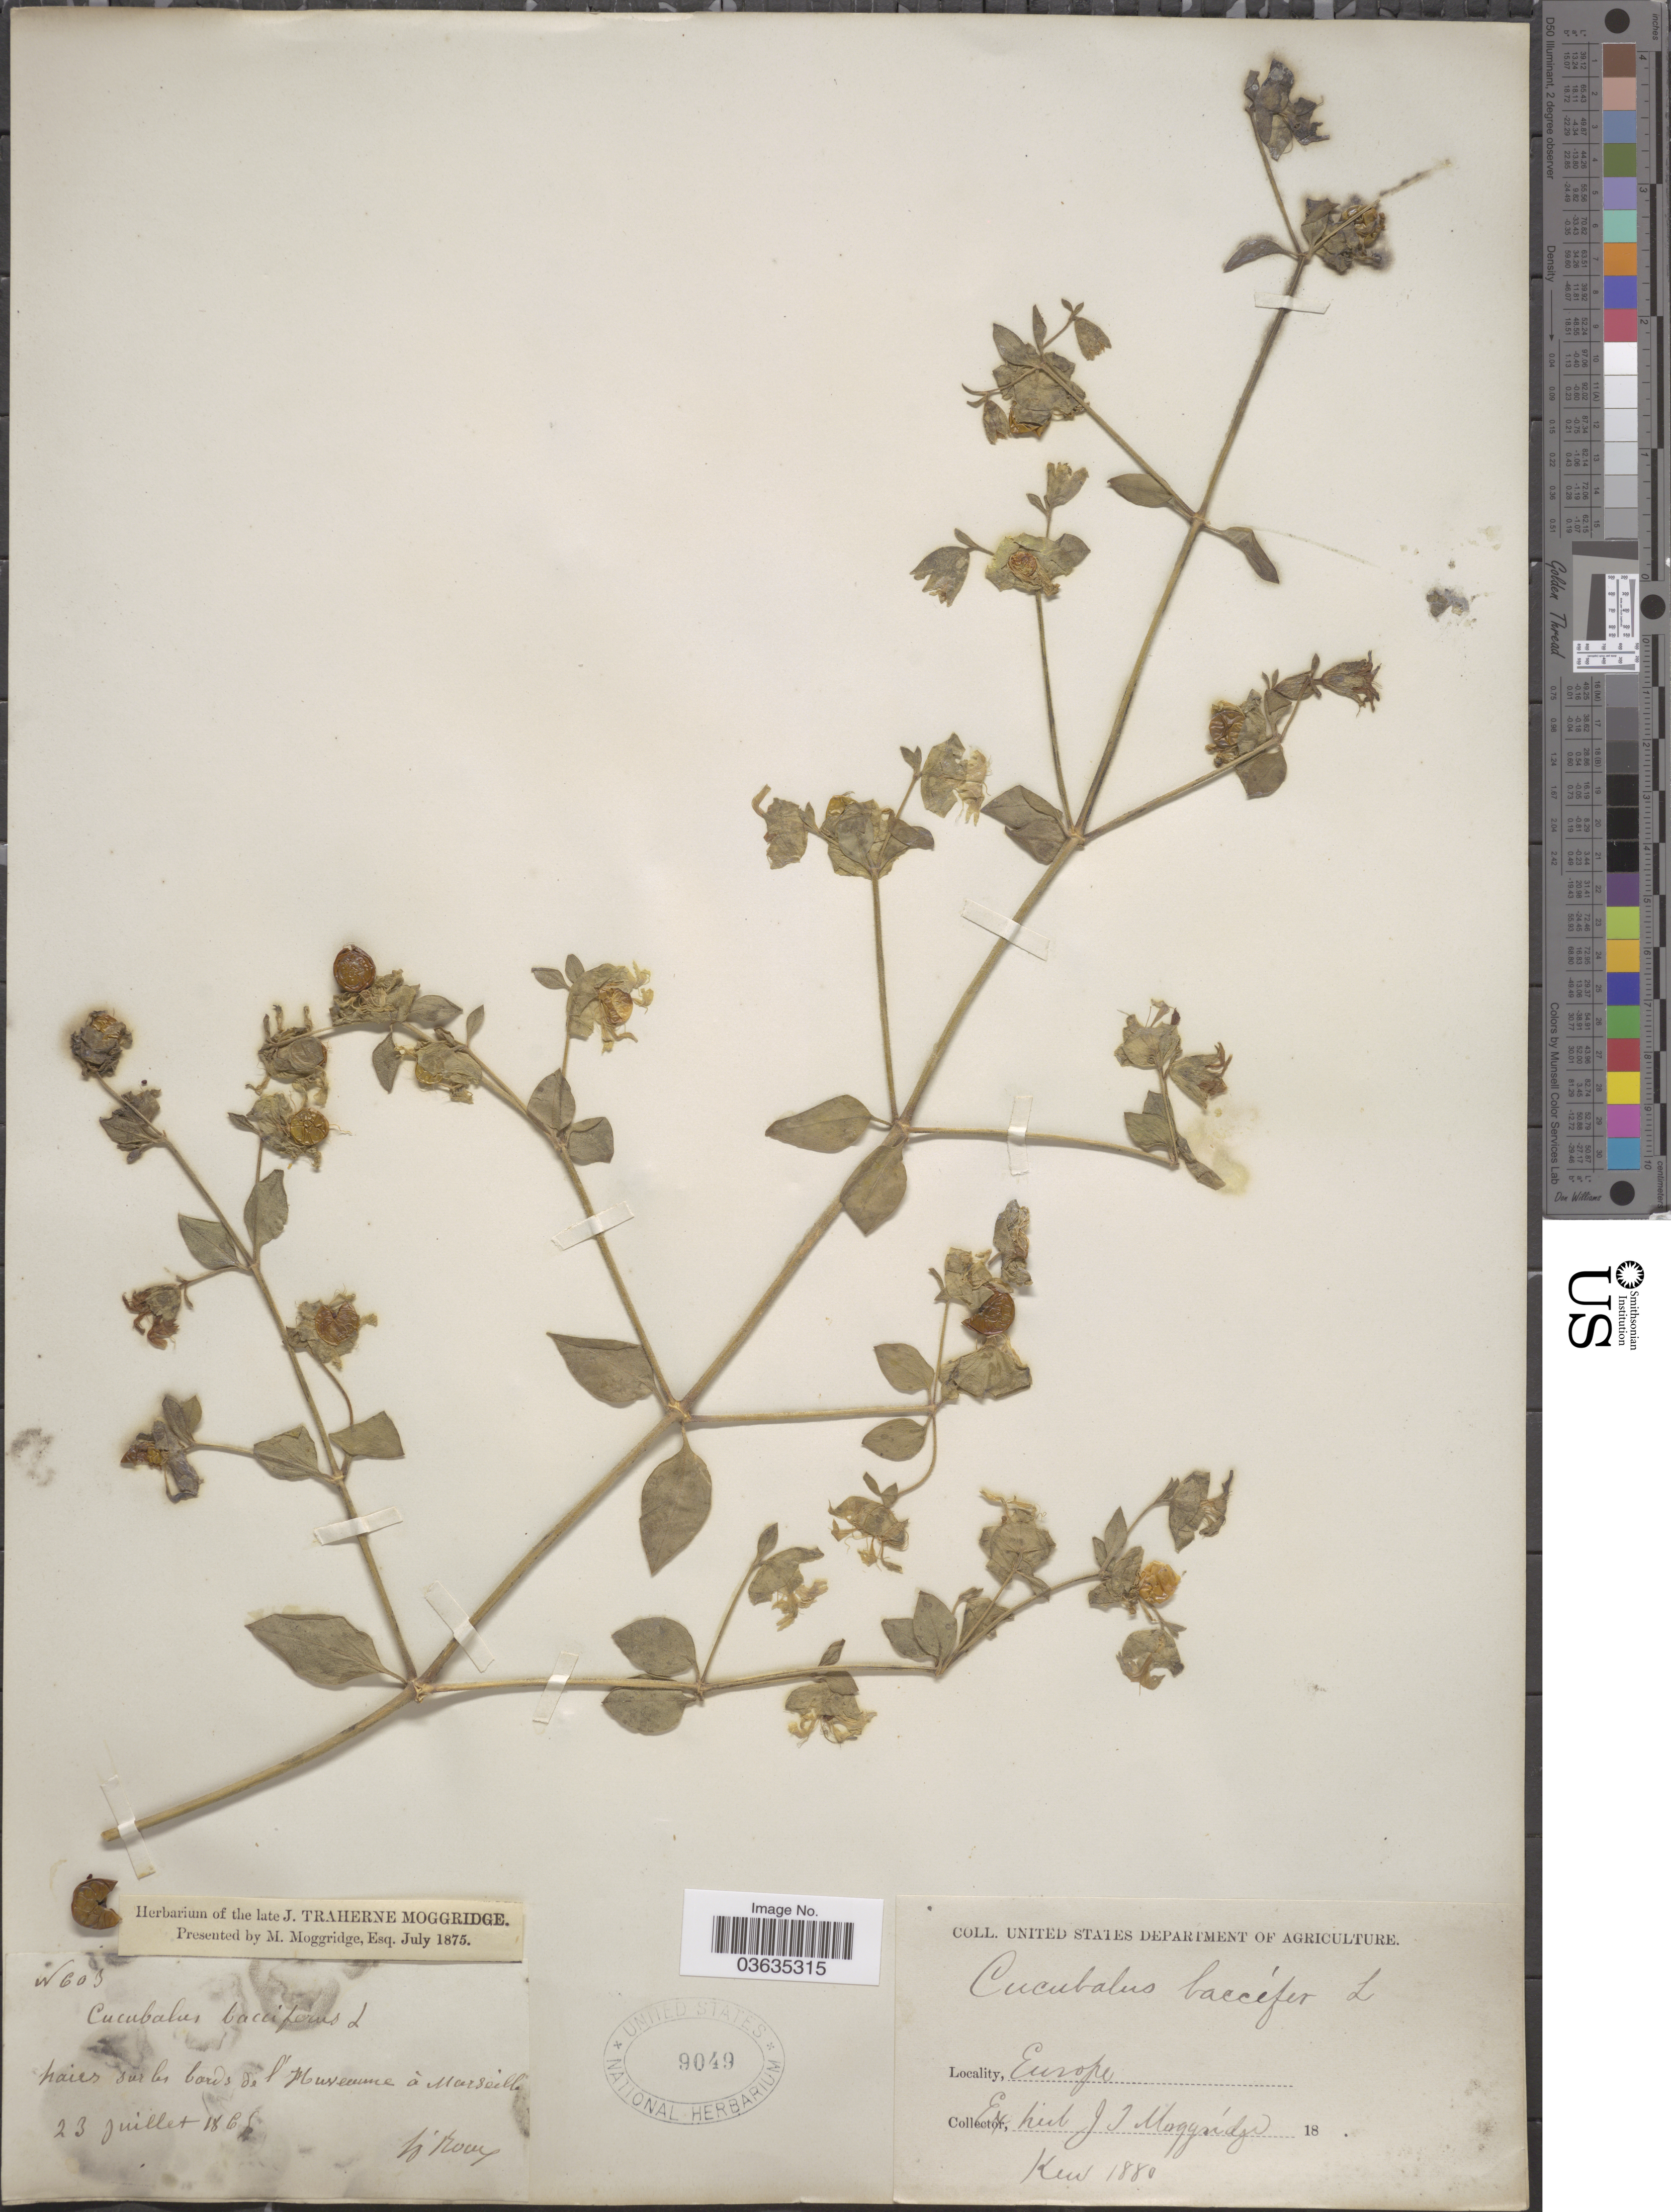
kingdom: Plantae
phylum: Tracheophyta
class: Magnoliopsida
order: Caryophyllales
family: Caryophyllaceae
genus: Silene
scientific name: Silene baccifera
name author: (L.) Durande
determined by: U.S. National Herbarium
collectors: Roux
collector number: W603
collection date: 1865-07-23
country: France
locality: Europe. Haies sur les bords de l'Hoveumme [interpreted] à Marseille.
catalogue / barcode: US 9049